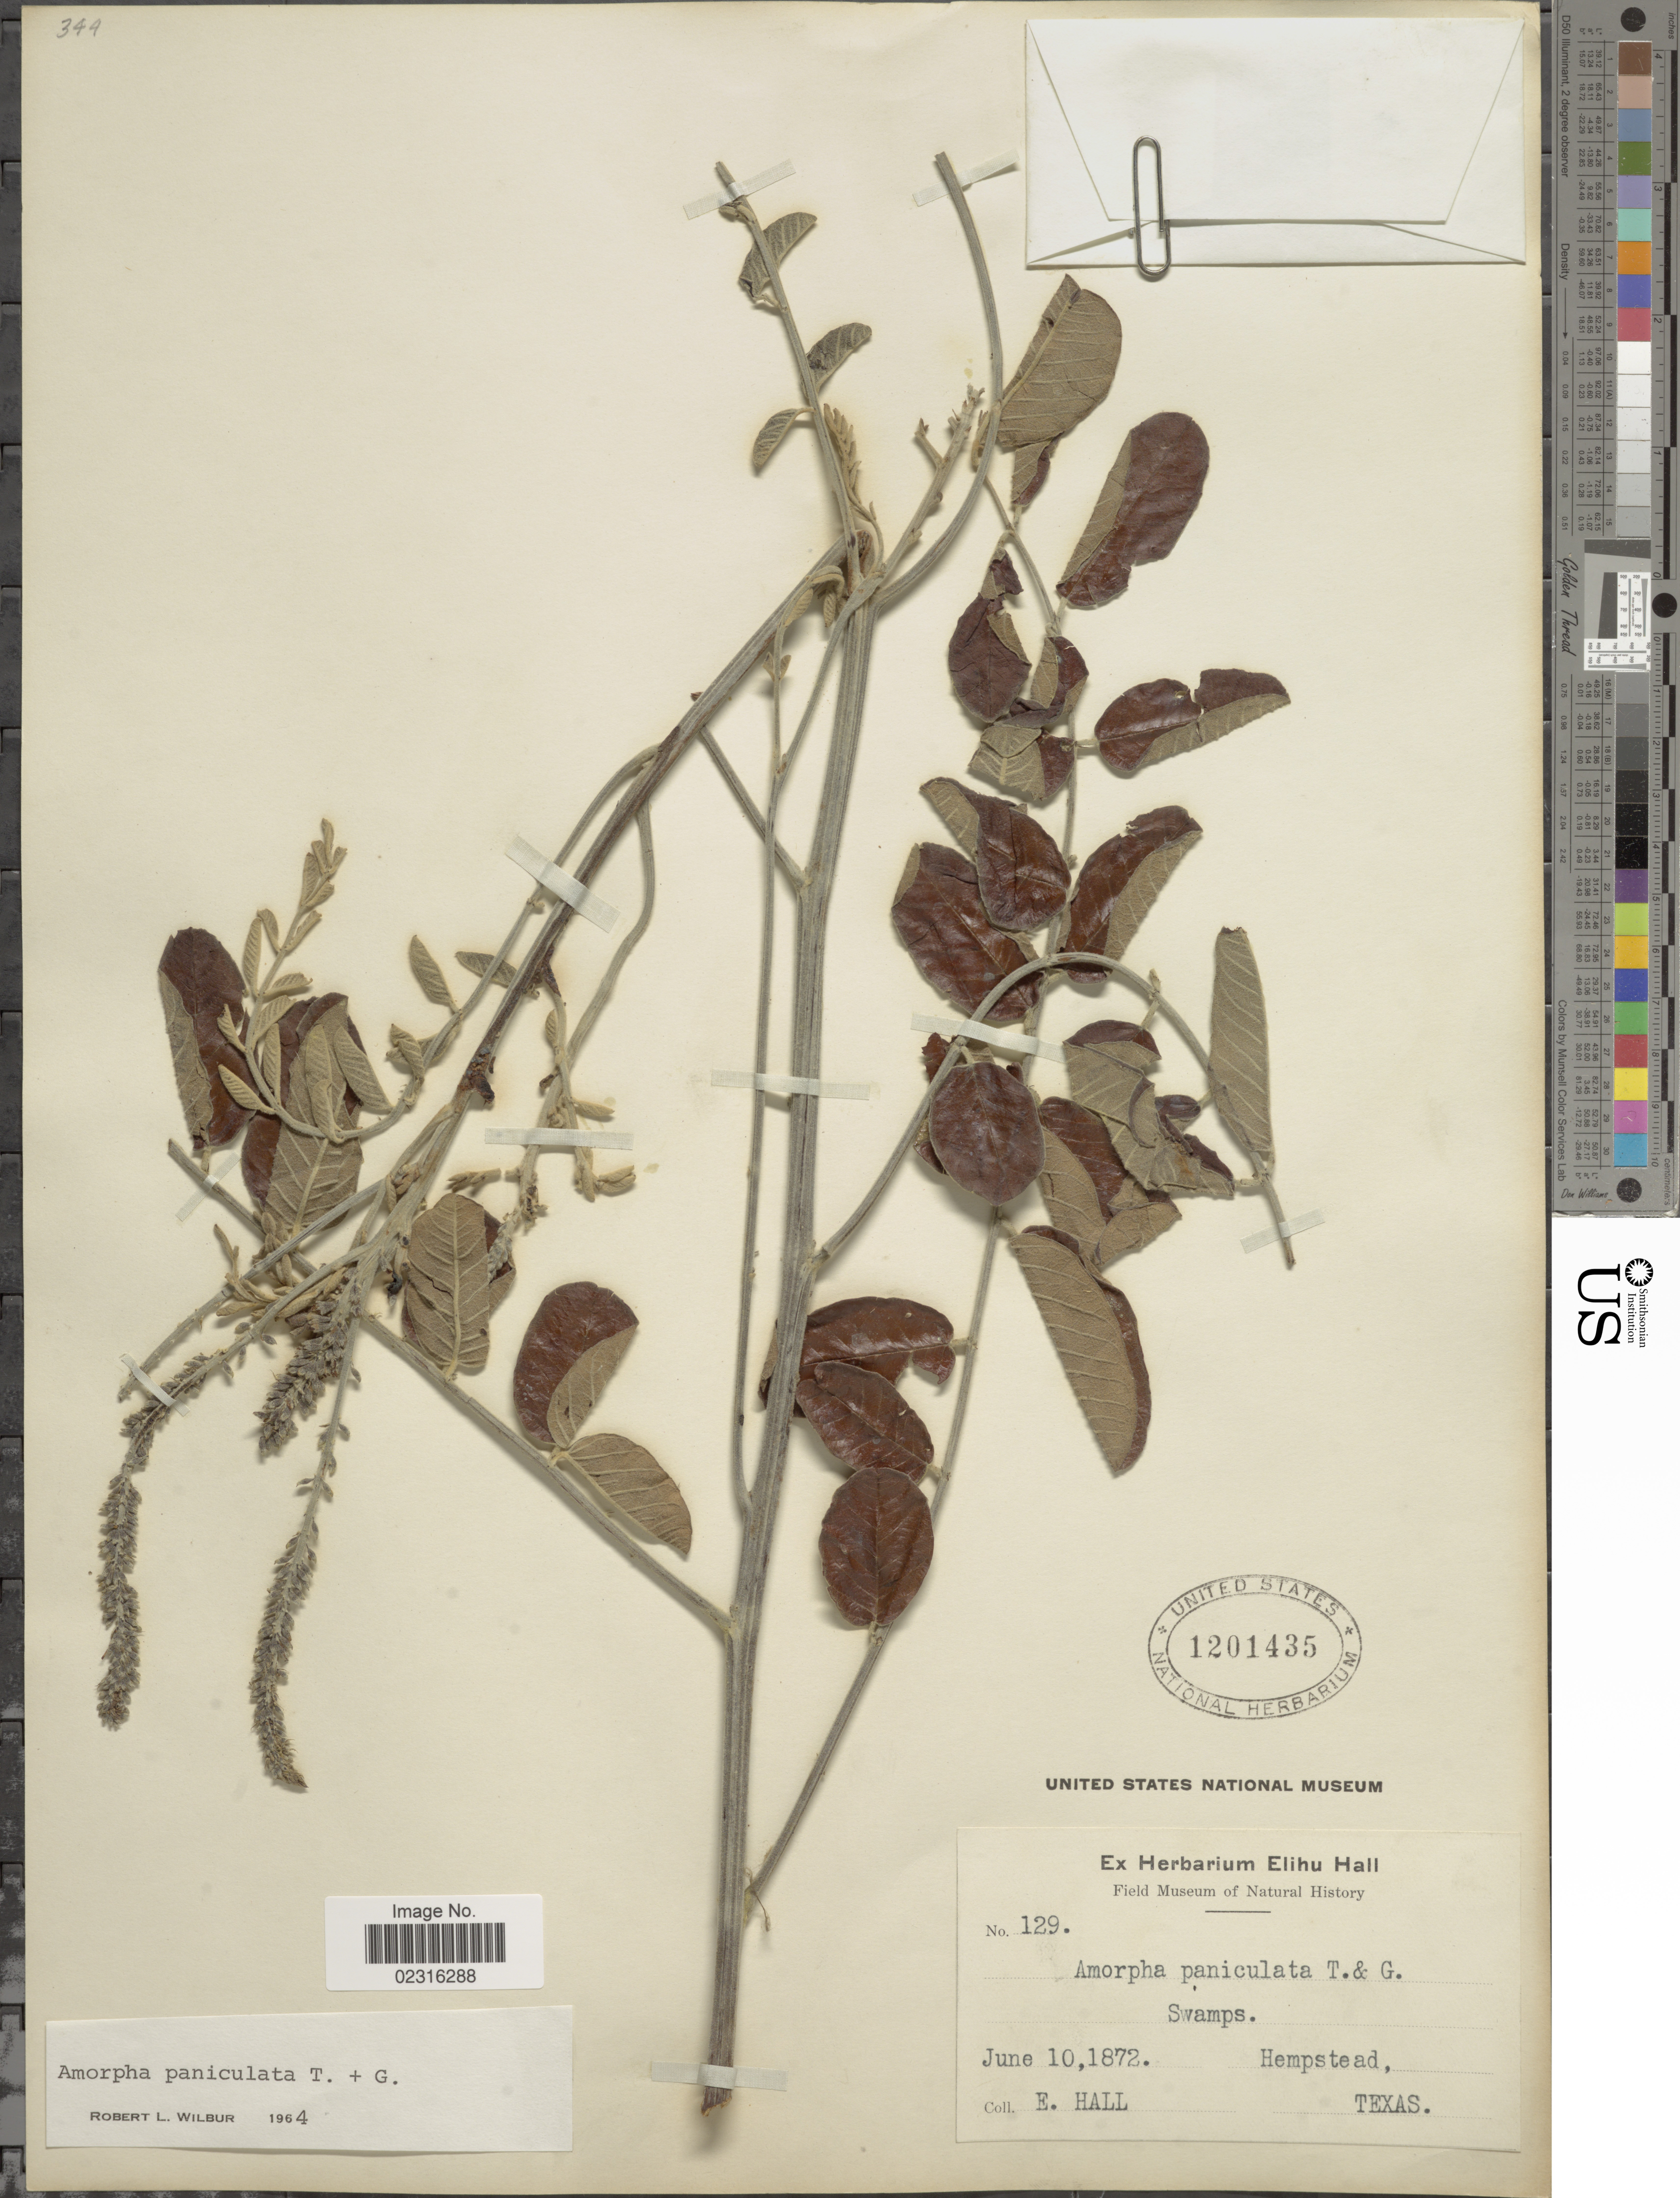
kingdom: Plantae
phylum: Tracheophyta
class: Magnoliopsida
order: Fabales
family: Fabaceae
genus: Amorpha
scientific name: Amorpha paniculata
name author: Torr. & A. Gray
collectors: E. Hall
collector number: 129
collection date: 1872-06-10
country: United States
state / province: Texas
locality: Swamps, Hempstead.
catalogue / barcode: US 1201435